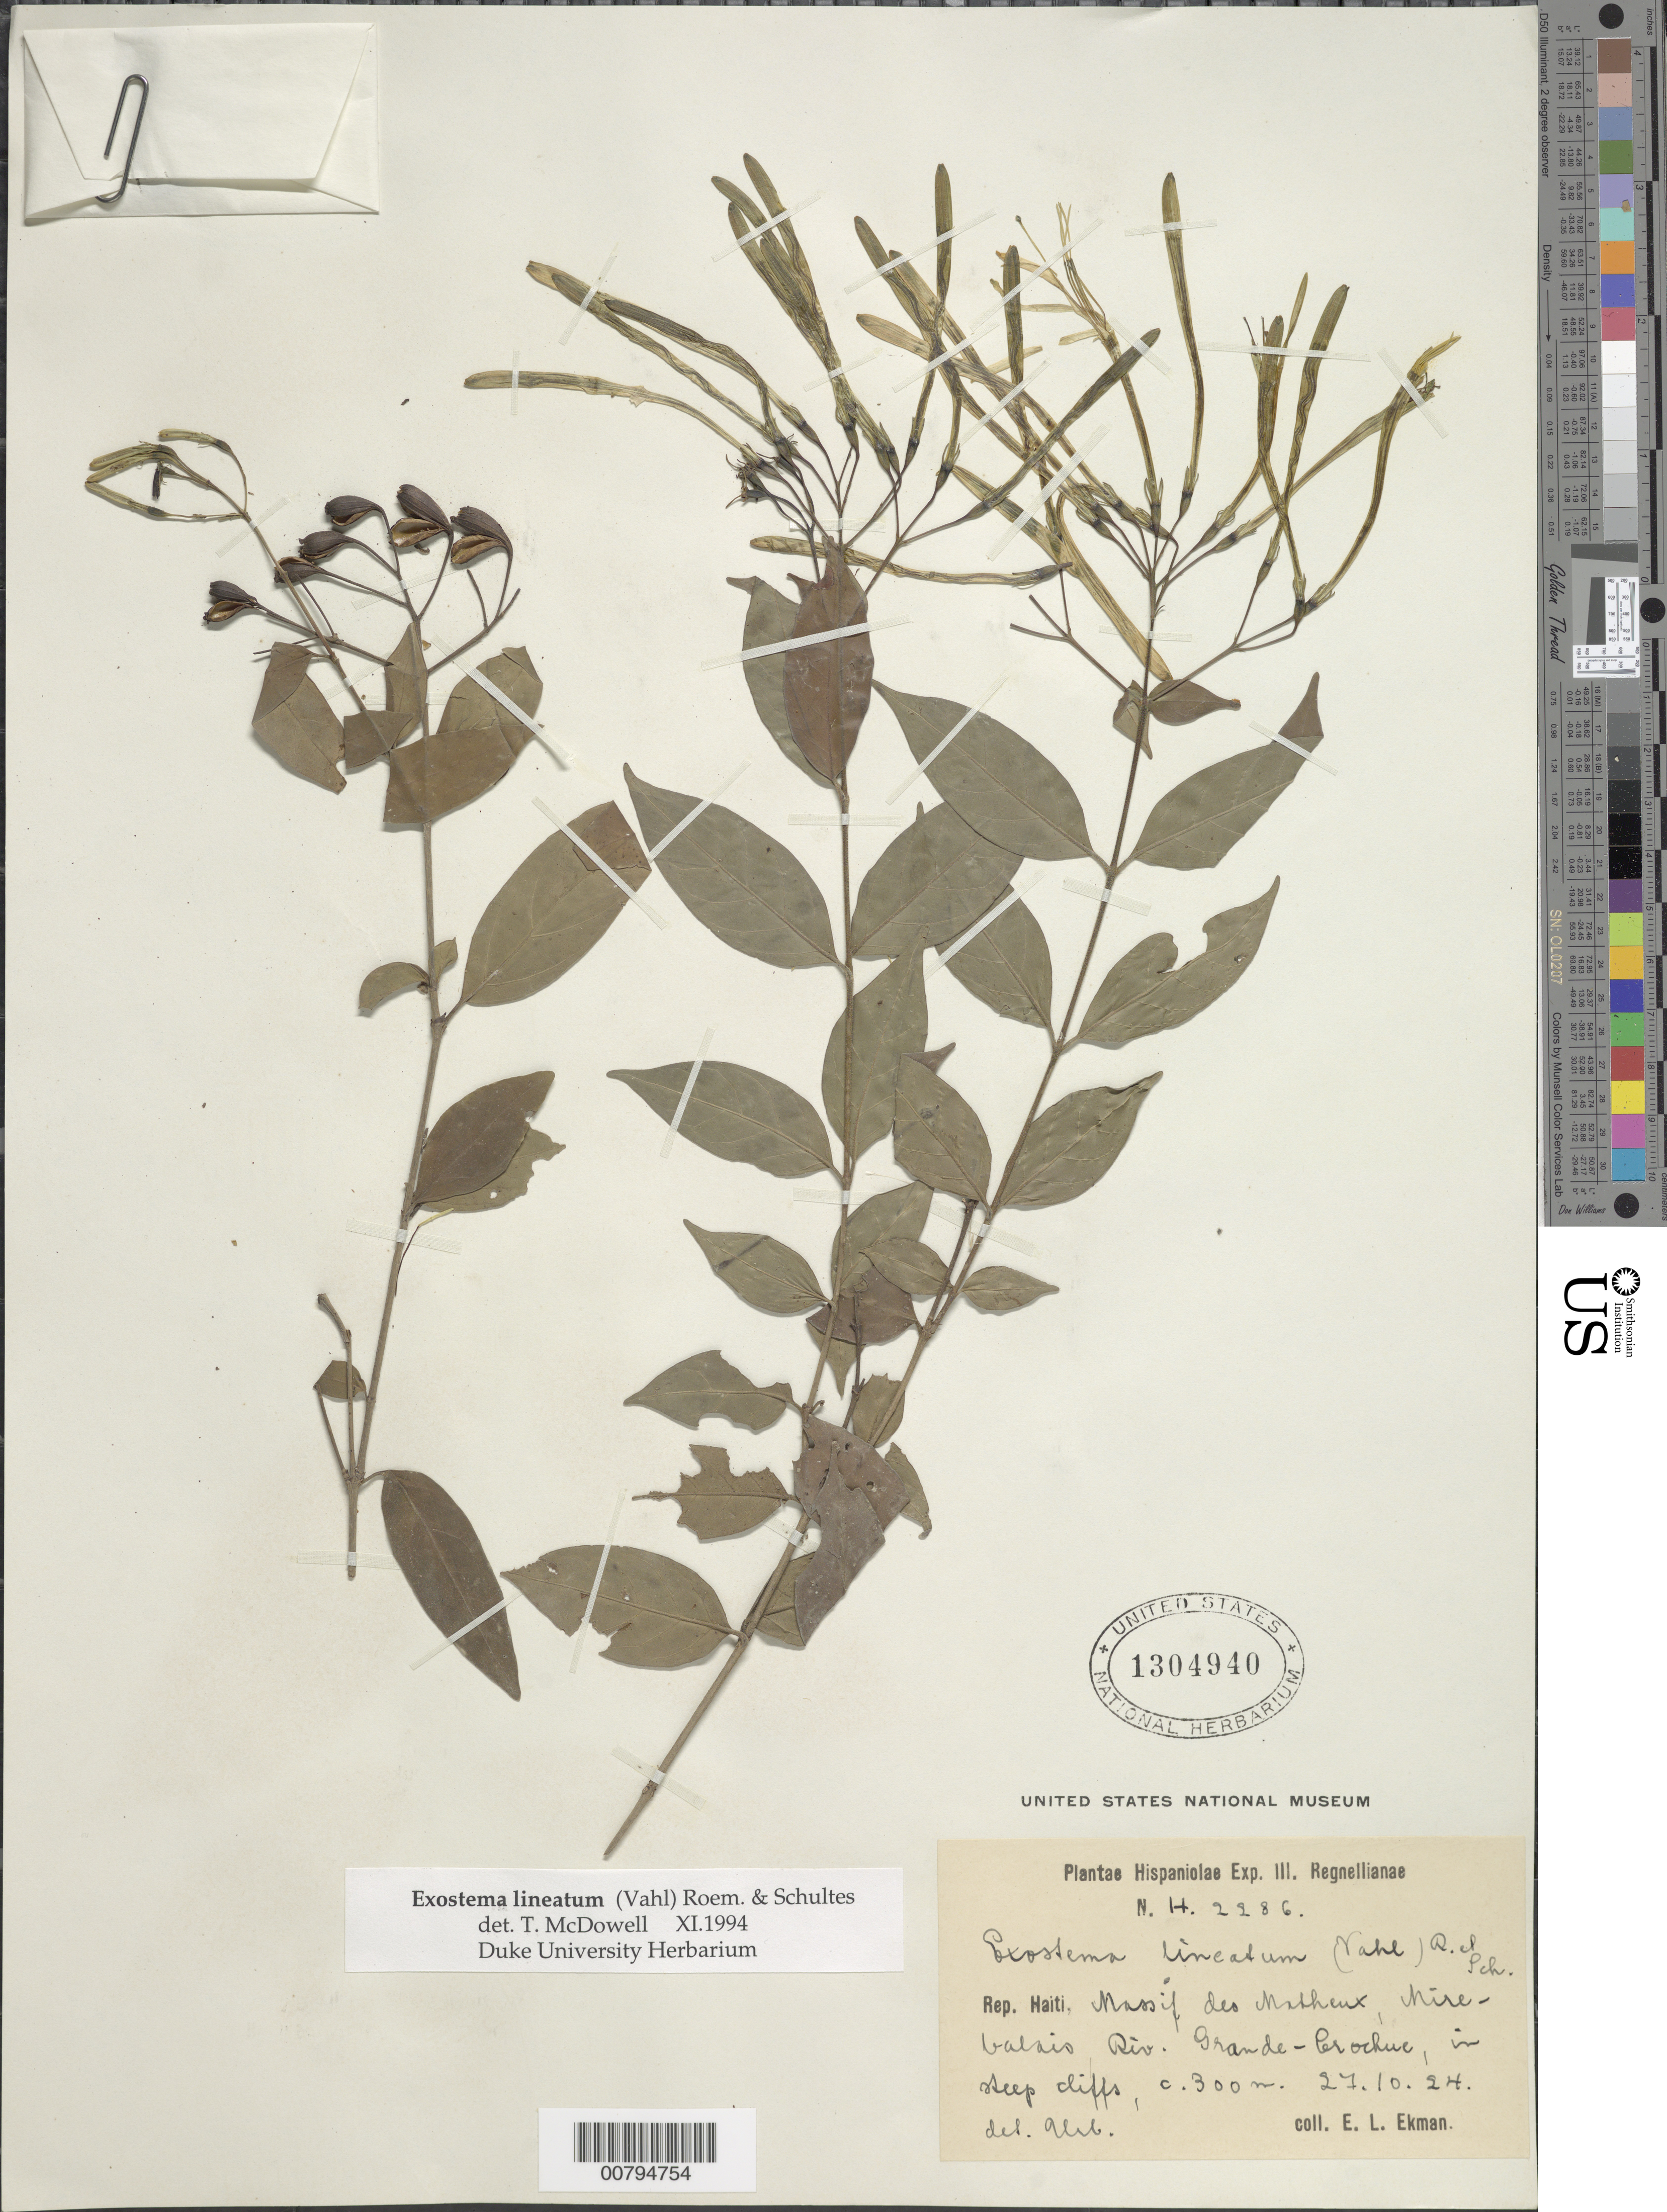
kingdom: Plantae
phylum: Tracheophyta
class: Magnoliopsida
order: Gentianales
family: Rubiaceae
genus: Exostema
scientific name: Exostema lineatum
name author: (Vahl) Roem. & Schult.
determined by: Urban, Ignatz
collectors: E. L. Ekman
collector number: H 2286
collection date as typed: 27 Oct 1924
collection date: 1924-10-27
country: Haiti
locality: Massif des Masheux, Mire-balais, Riv. Grande-Cerochue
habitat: Steep cliffs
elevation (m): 300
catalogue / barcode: US 1304940